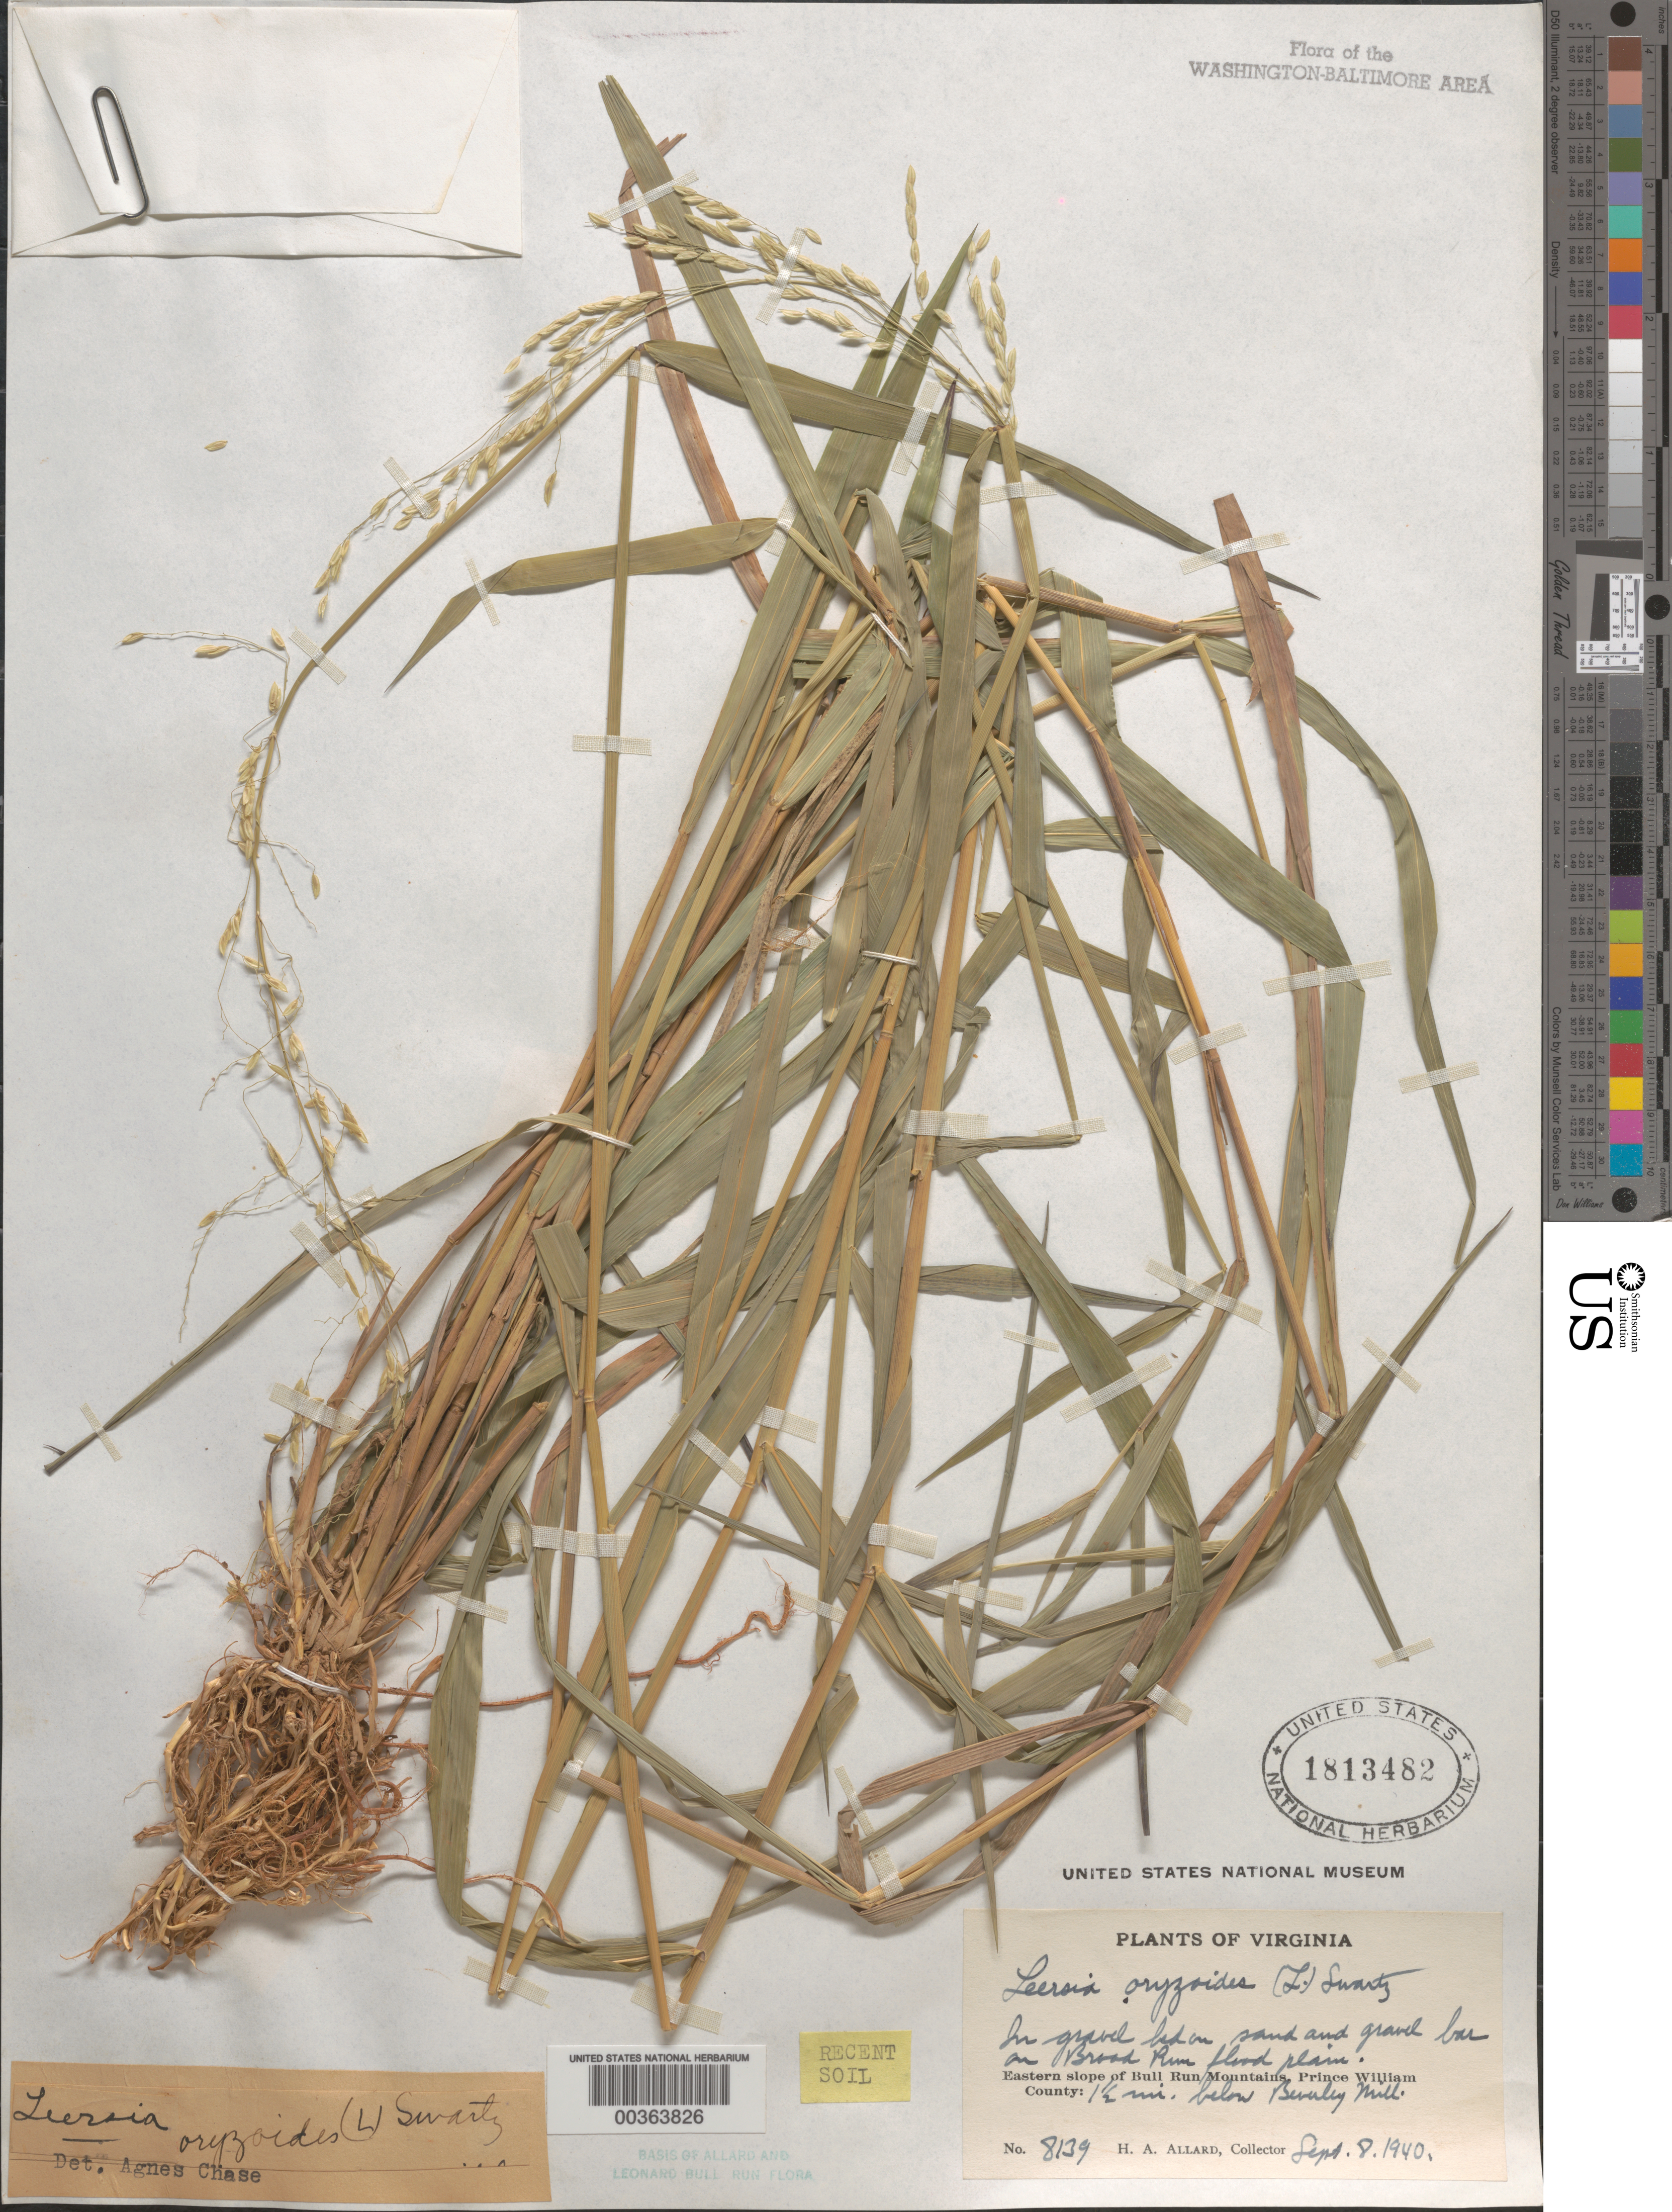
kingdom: Plantae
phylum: Tracheophyta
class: Liliopsida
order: Poales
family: Poaceae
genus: Leersia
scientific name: Leersia oryzoides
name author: (L.) Sw.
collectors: H. A. Allard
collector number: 8139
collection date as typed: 08 Sep 1940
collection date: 1940-09-08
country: United States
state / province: Virginia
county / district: Prince William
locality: Broad Run below Beverley Mill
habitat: In gravel bed on sand and gravel bar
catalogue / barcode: US 1813482